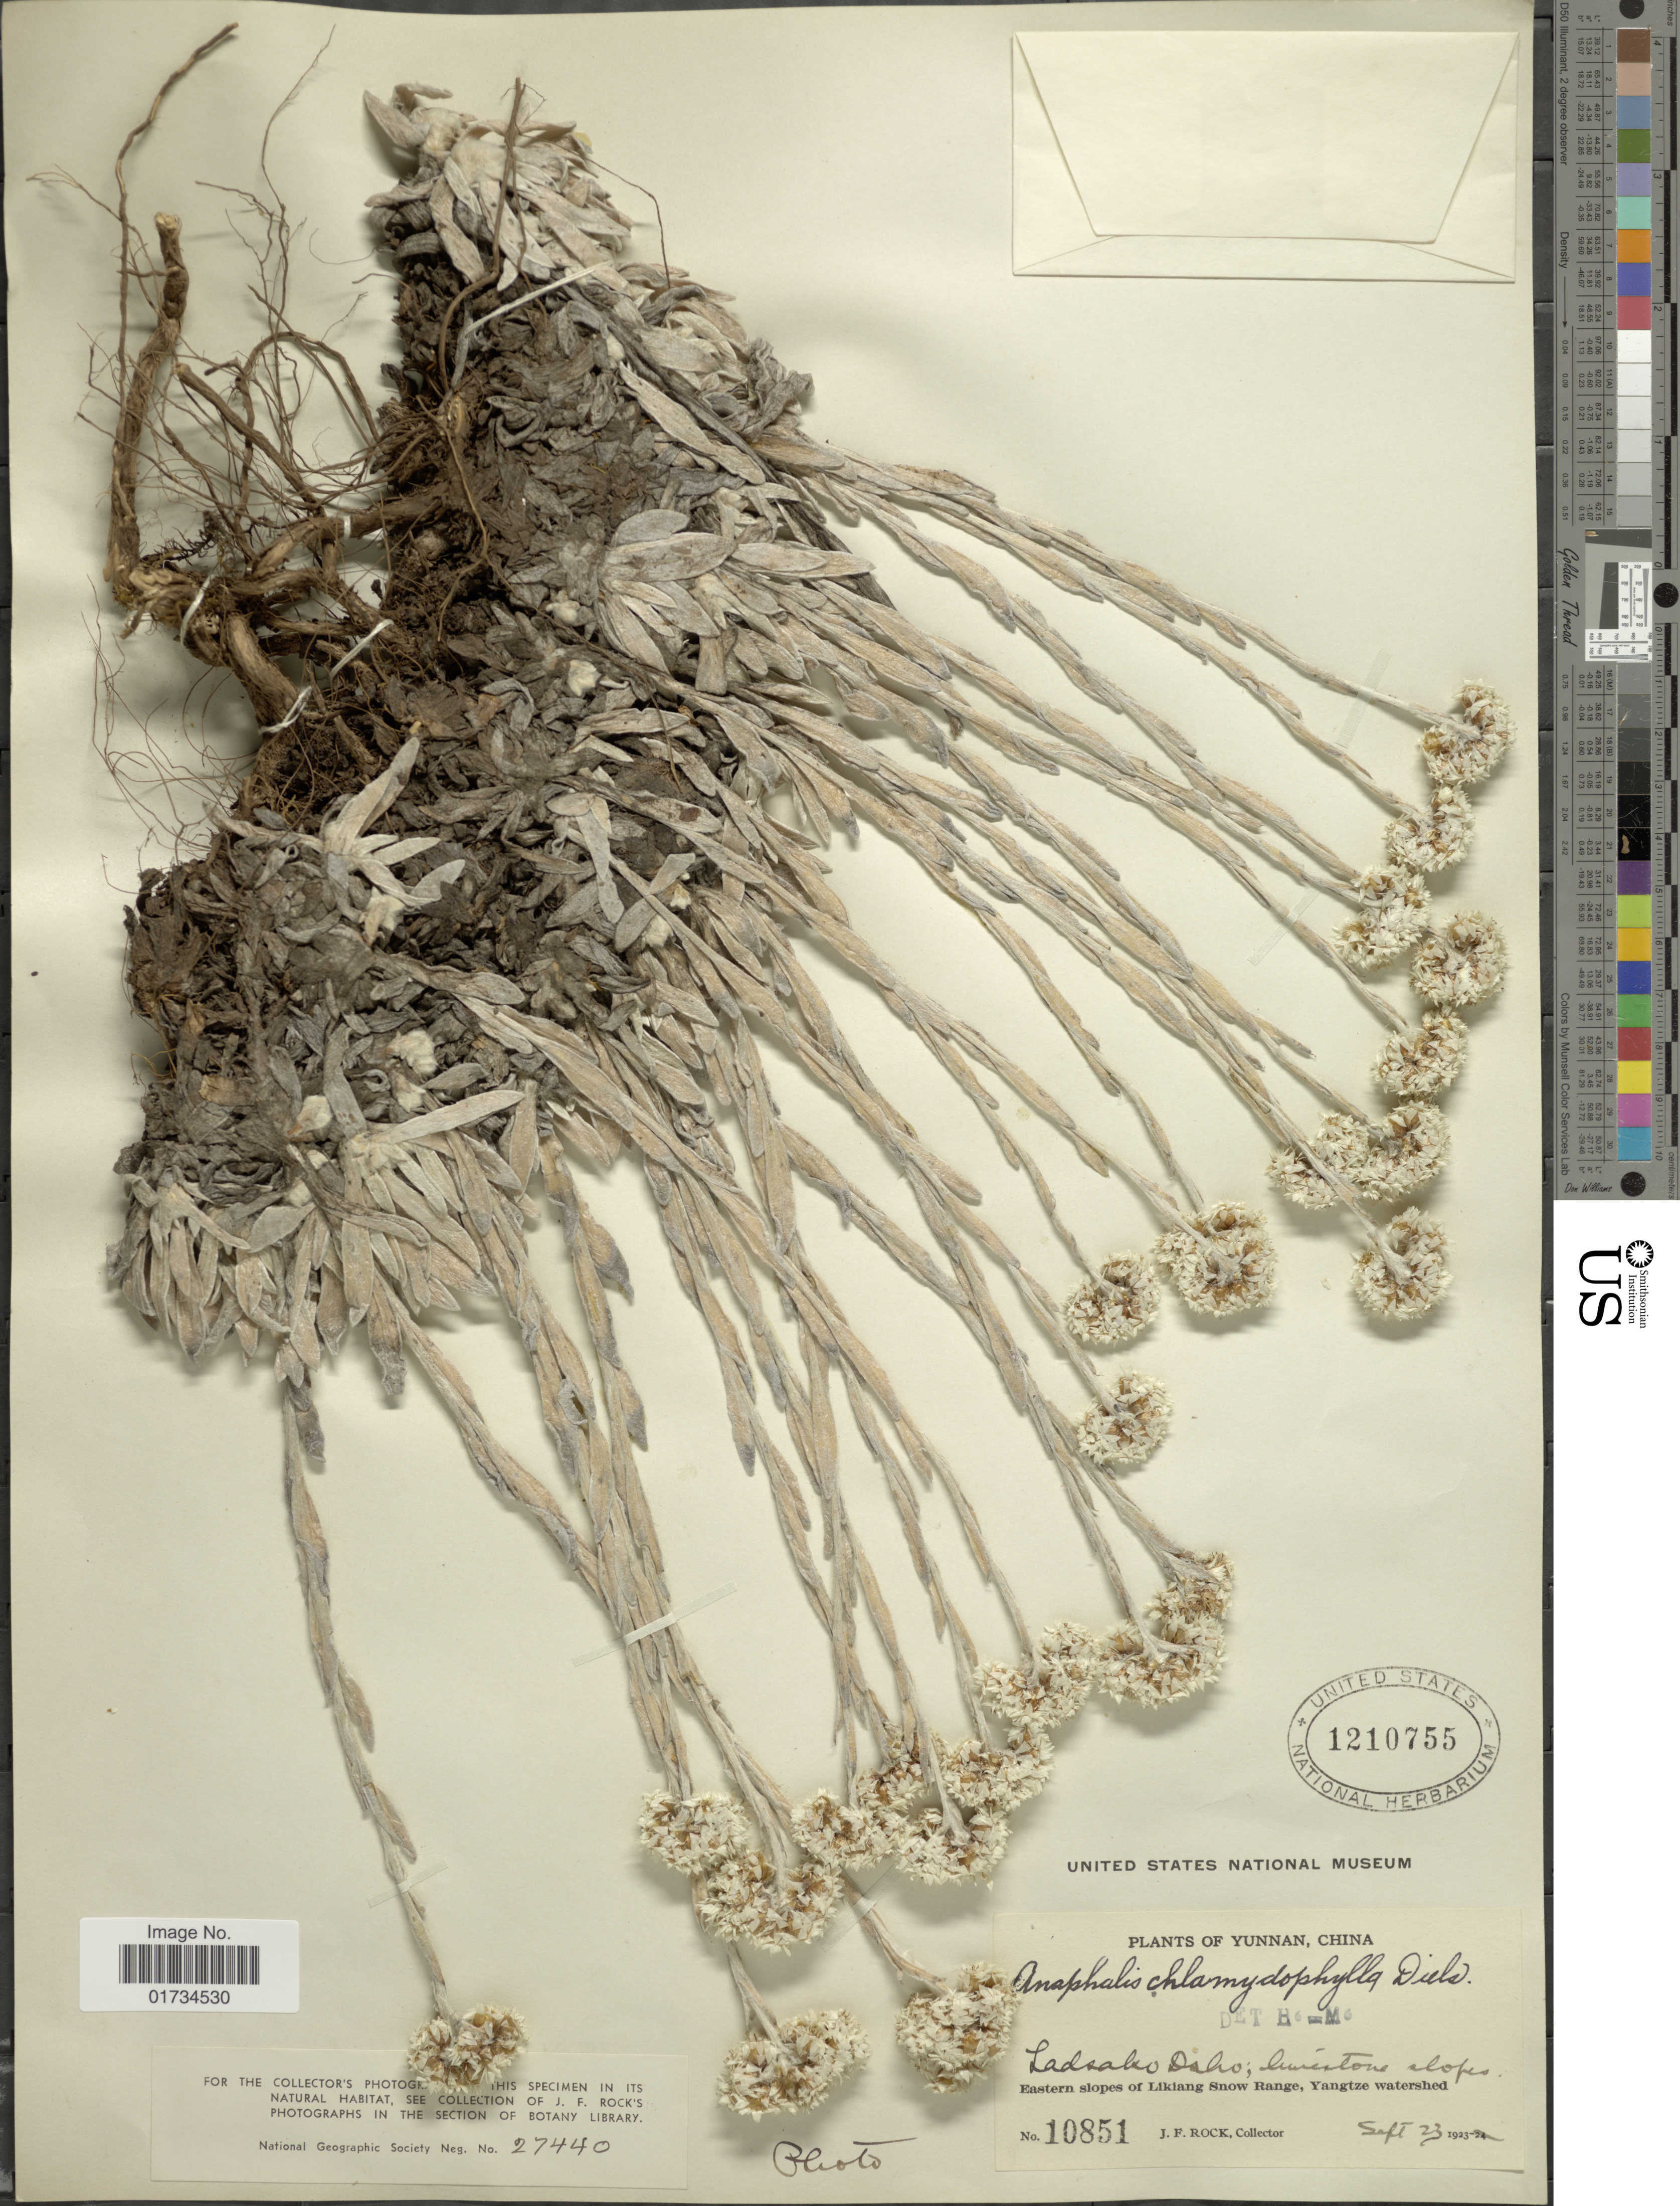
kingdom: Plantae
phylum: Tracheophyta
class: Magnoliopsida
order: Asterales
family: Asteraceae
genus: Anaphalis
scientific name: Anaphalis chlamydophylla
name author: Diels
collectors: J. Rock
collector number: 10851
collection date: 1923-09-23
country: China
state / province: Yunnan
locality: Yunnan, China. Ladsako Daho, limestone slopes. Eastern slopes of Likiang Snow Range, Yangtze watershed,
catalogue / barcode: US 1210755